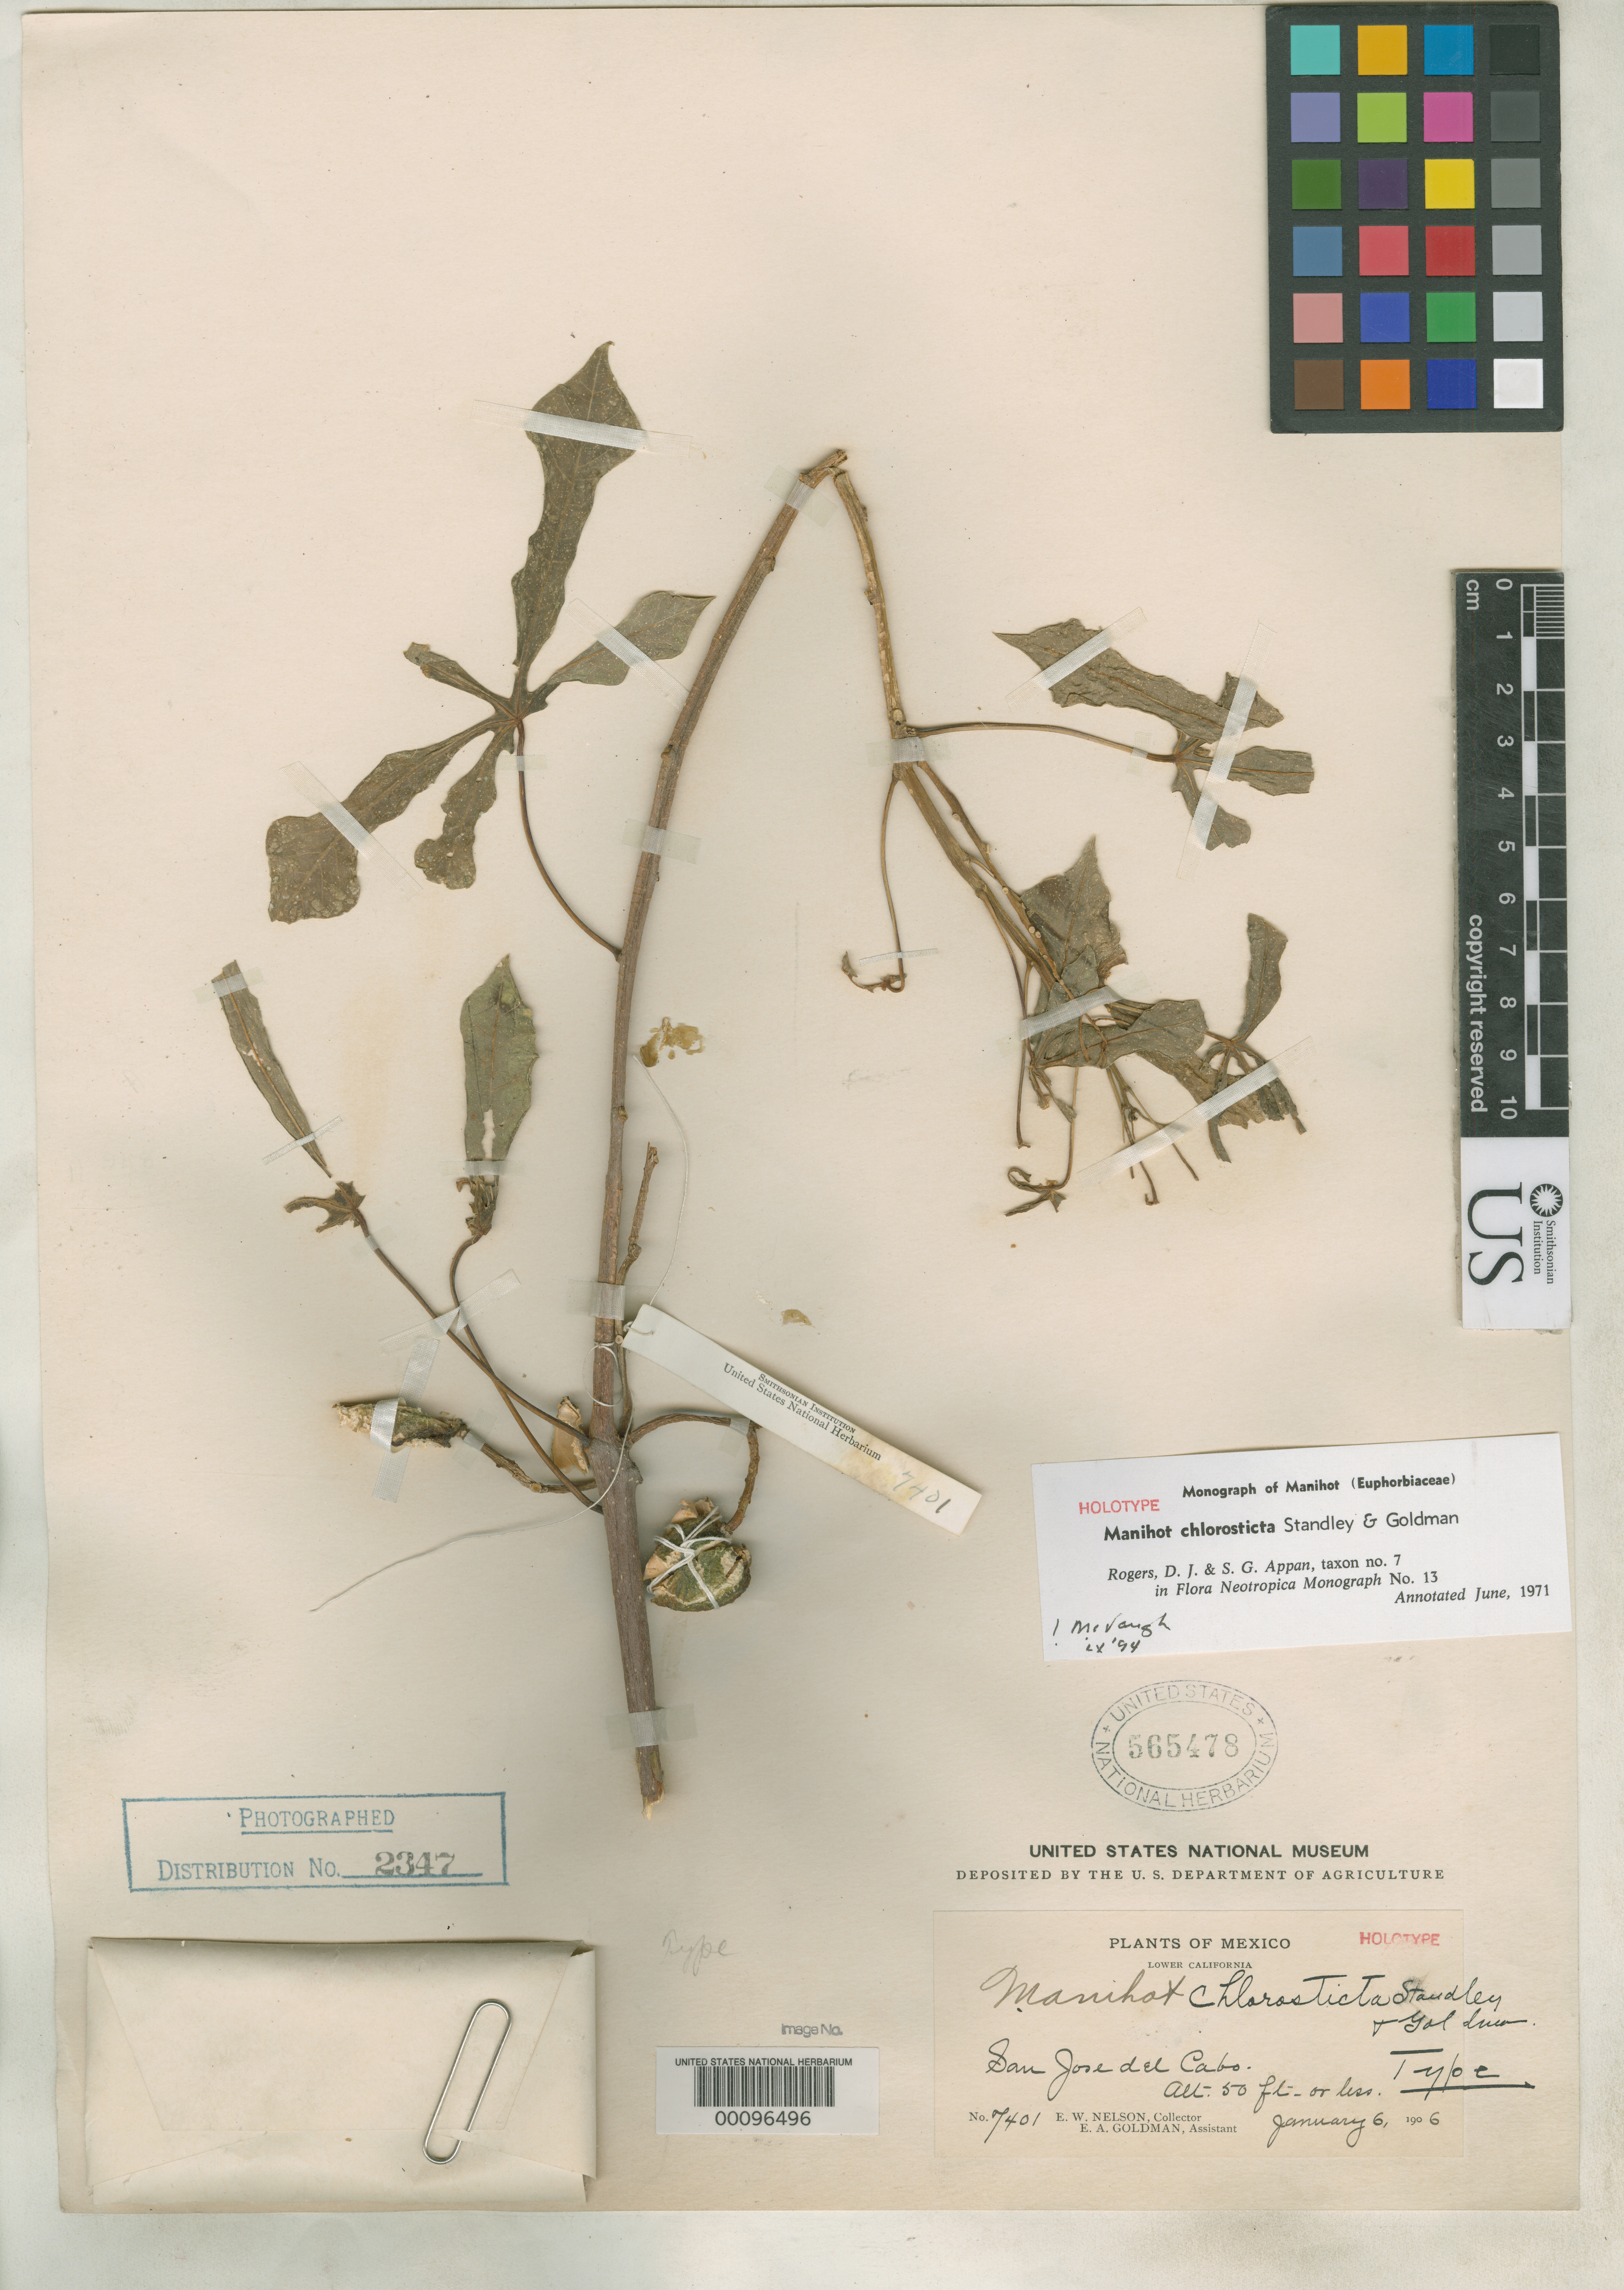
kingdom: Plantae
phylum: Tracheophyta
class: Magnoliopsida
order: Malpighiales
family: Euphorbiaceae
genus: Manihot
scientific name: Manihot chlorosticta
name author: Standl. & Goldman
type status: Holotype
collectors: E. W. Nelson & E. A. Goldman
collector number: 7401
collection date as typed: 06 Jan 1906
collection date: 1906-01-06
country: Mexico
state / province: Baja California Sur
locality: San José del Cabo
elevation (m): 15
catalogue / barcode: US 565478